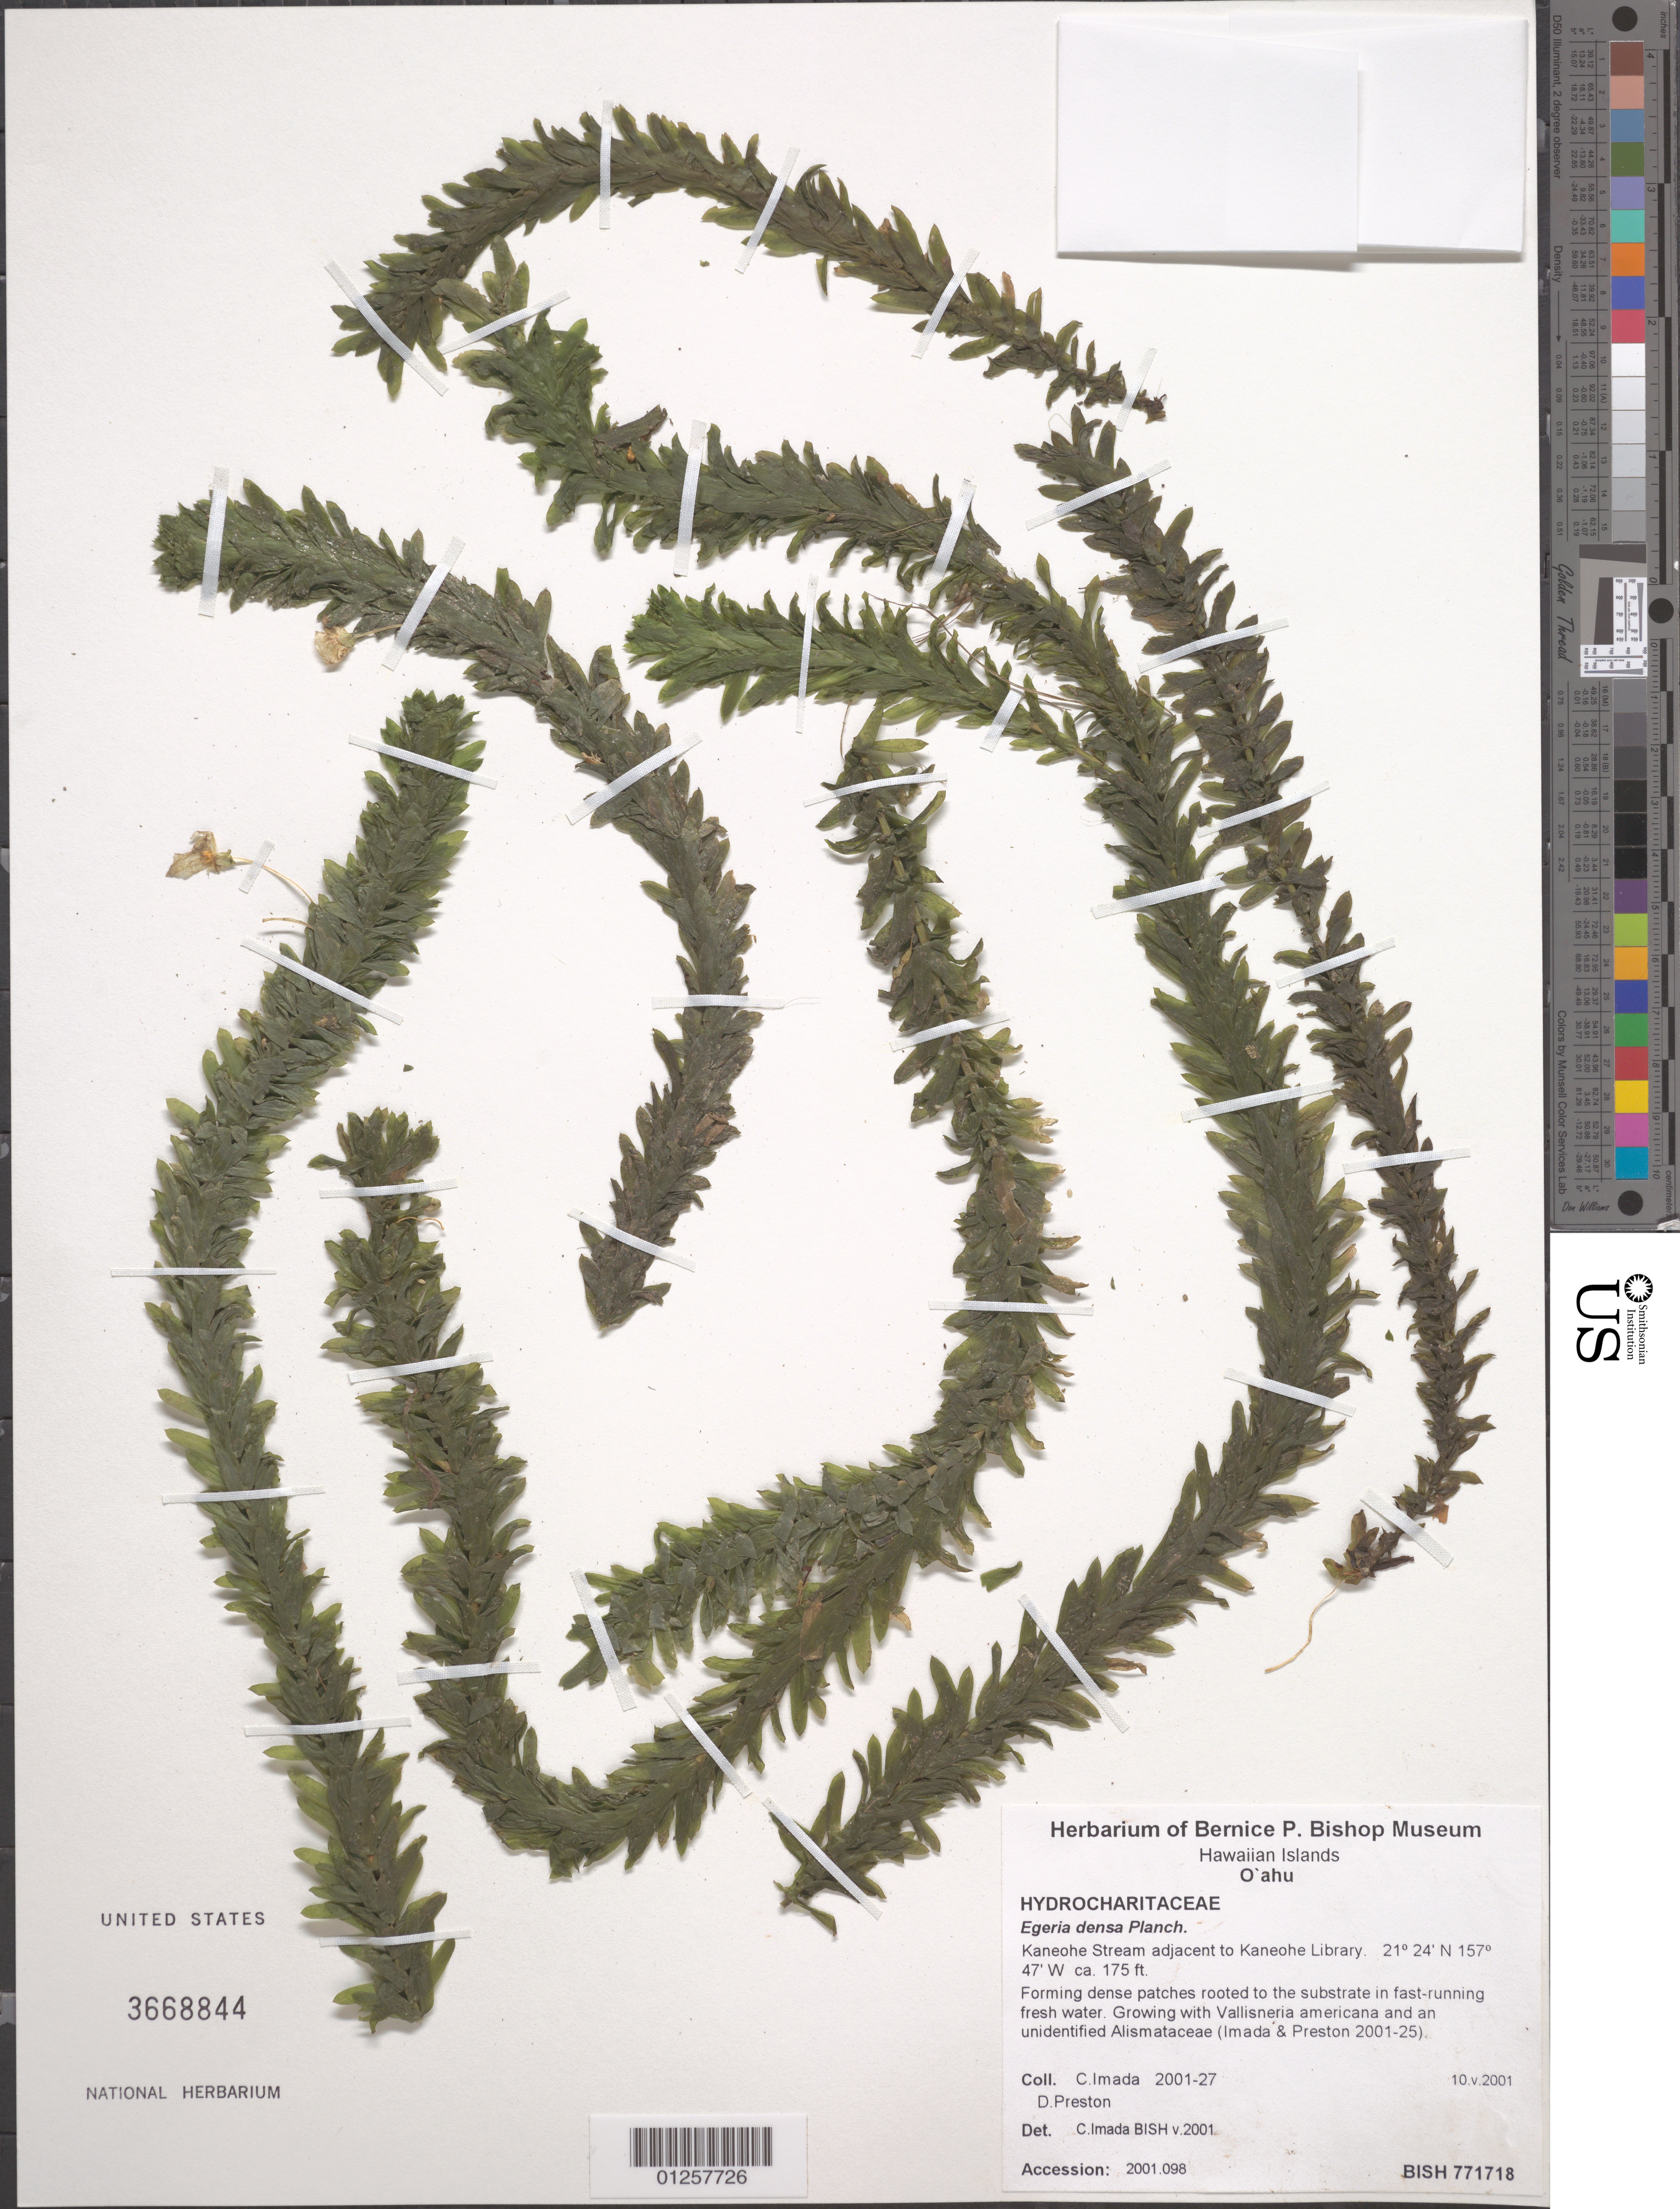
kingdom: Plantae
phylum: Tracheophyta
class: Liliopsida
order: Alismatales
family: Hydrocharitaceae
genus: Egeria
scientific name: Egeria densa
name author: Planch.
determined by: Imada, C.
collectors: C. Imada & D. Preston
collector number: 2001-27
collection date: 2001-05-10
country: United States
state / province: Hawaii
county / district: Honolulu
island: Oahu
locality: Kaneohe Stream adjacent to Kaneohe Library.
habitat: In fast-running fresh water.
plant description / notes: Accession: 2001.098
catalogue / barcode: US 3668844